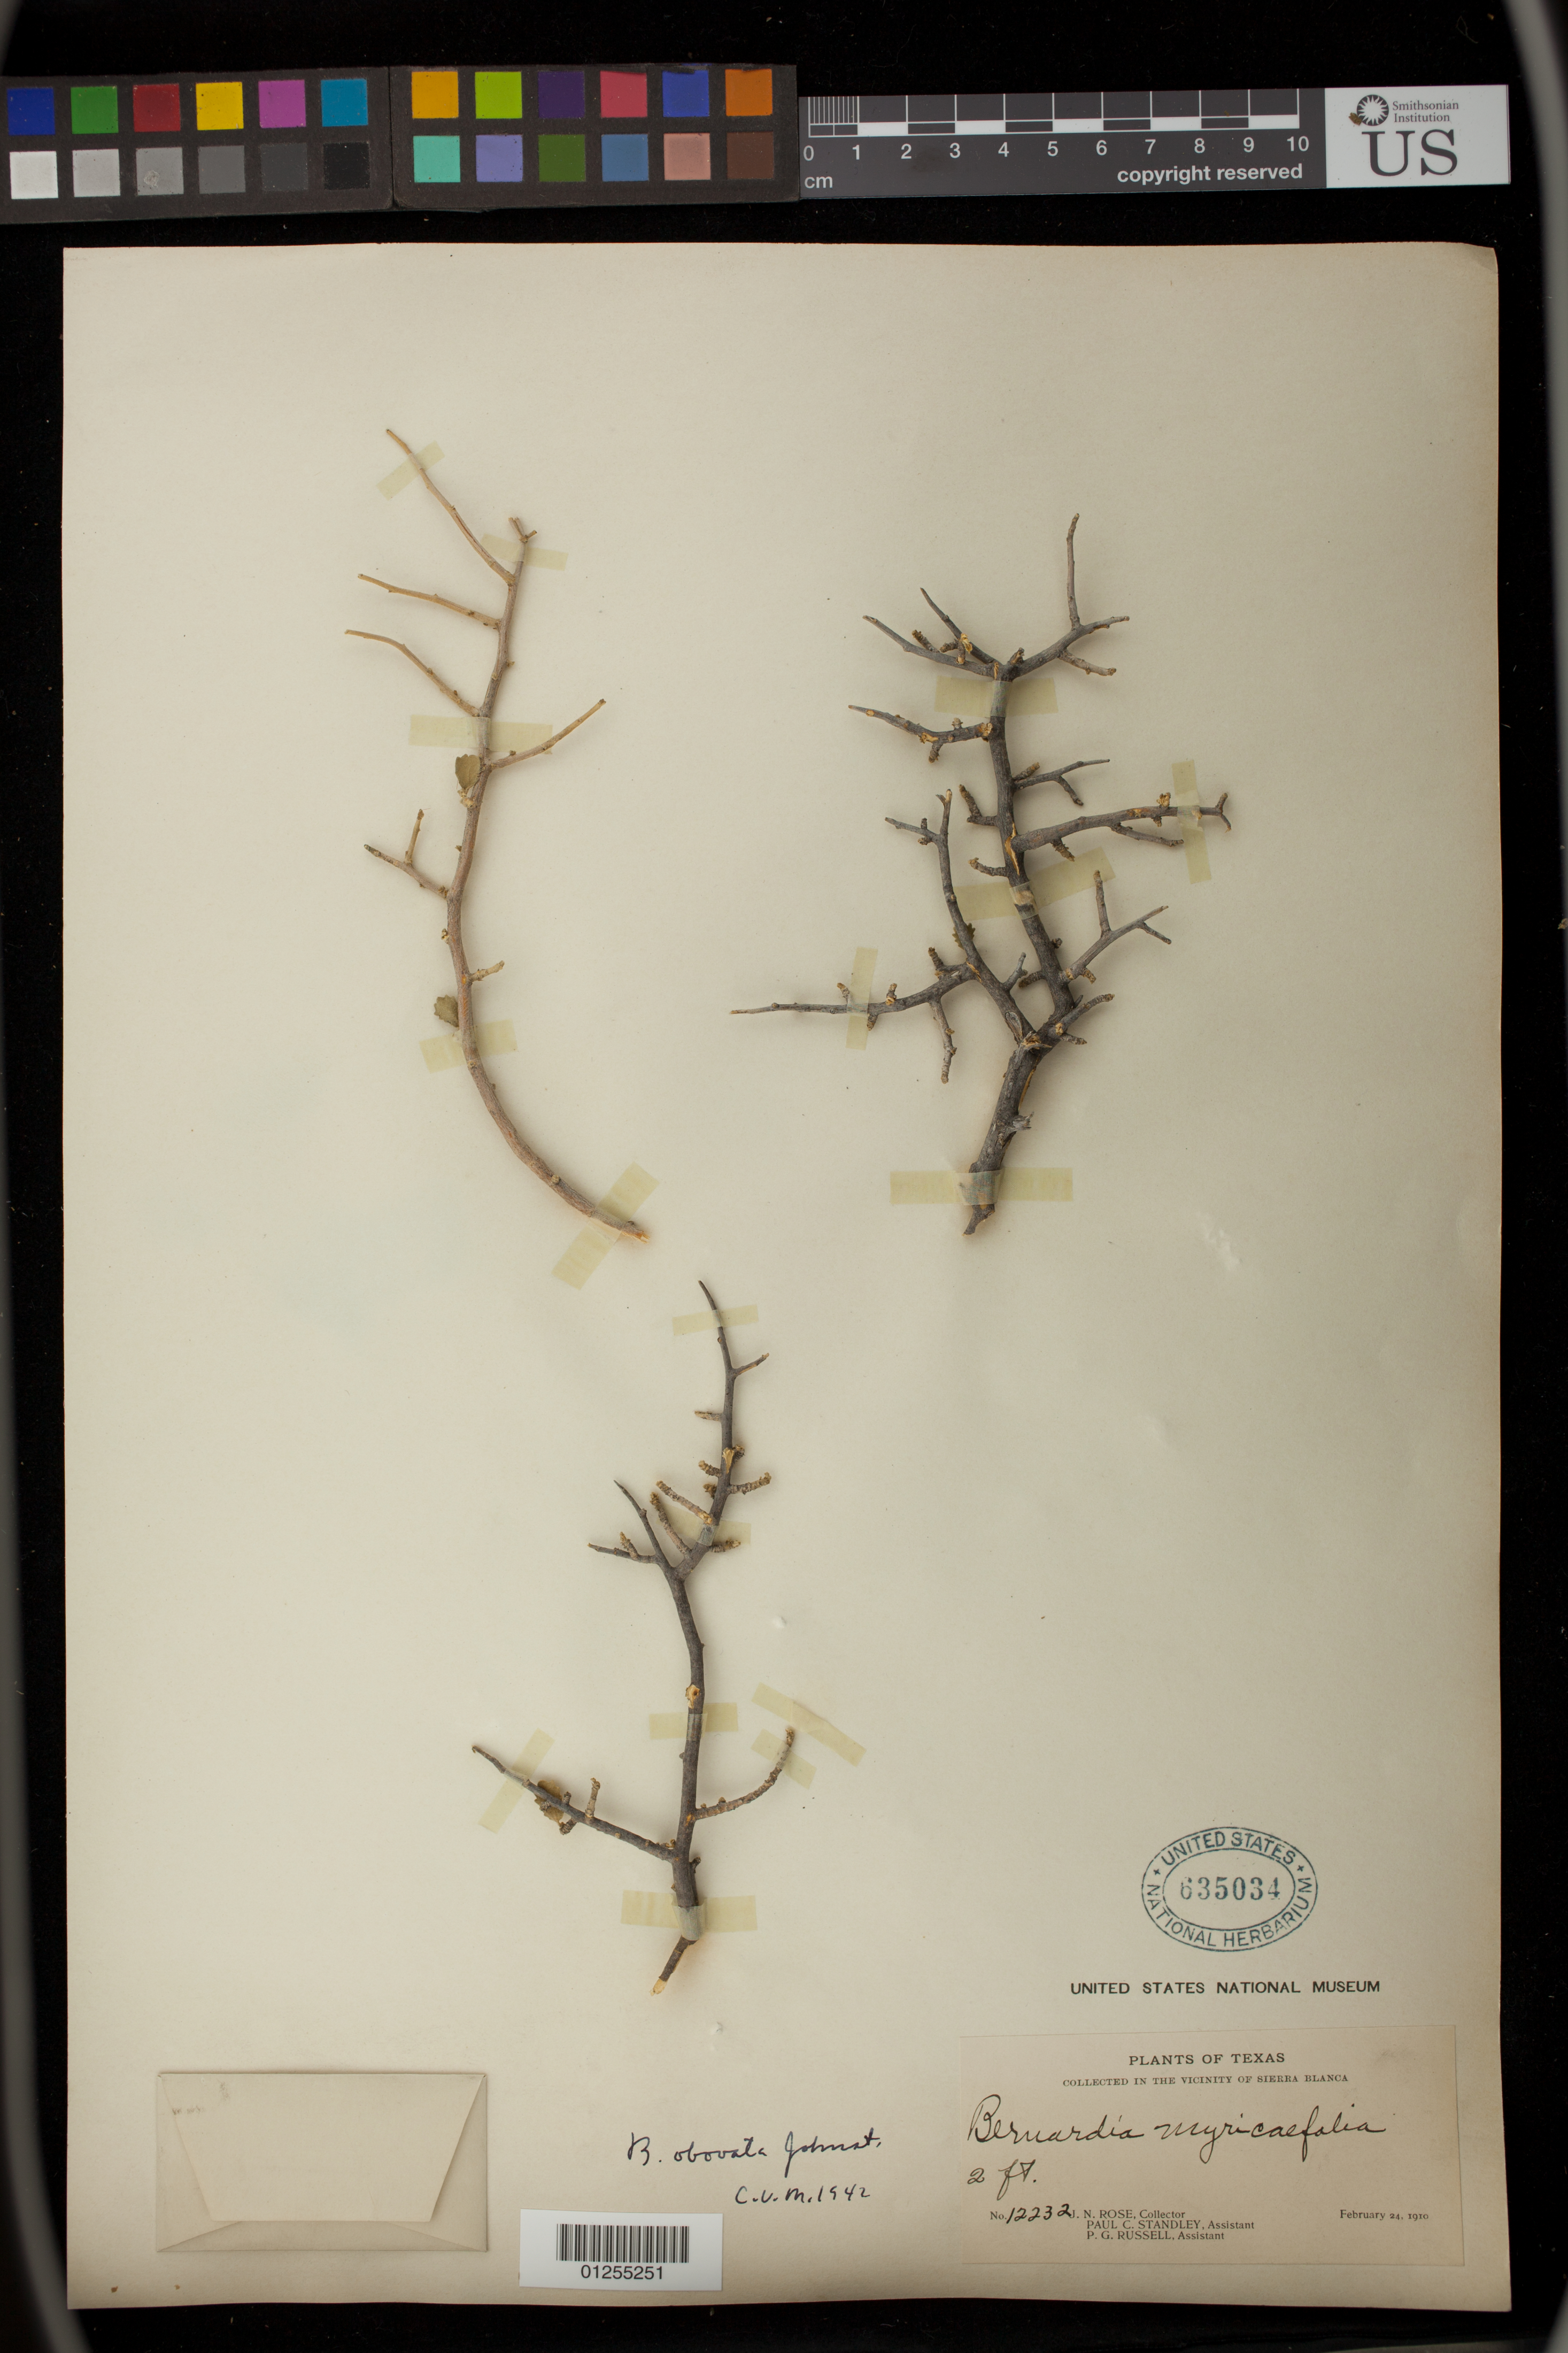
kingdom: Plantae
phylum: Tracheophyta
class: Magnoliopsida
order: Malpighiales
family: Euphorbiaceae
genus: Bernardia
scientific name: Bernardia obovata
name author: I.M. Johnst.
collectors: J. N. Rose, P. C. Standley & P. G. Russell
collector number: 12232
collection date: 1910-02-24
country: United States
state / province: Texas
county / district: Hudspeth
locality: Sierra Blanca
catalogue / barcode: US 635034